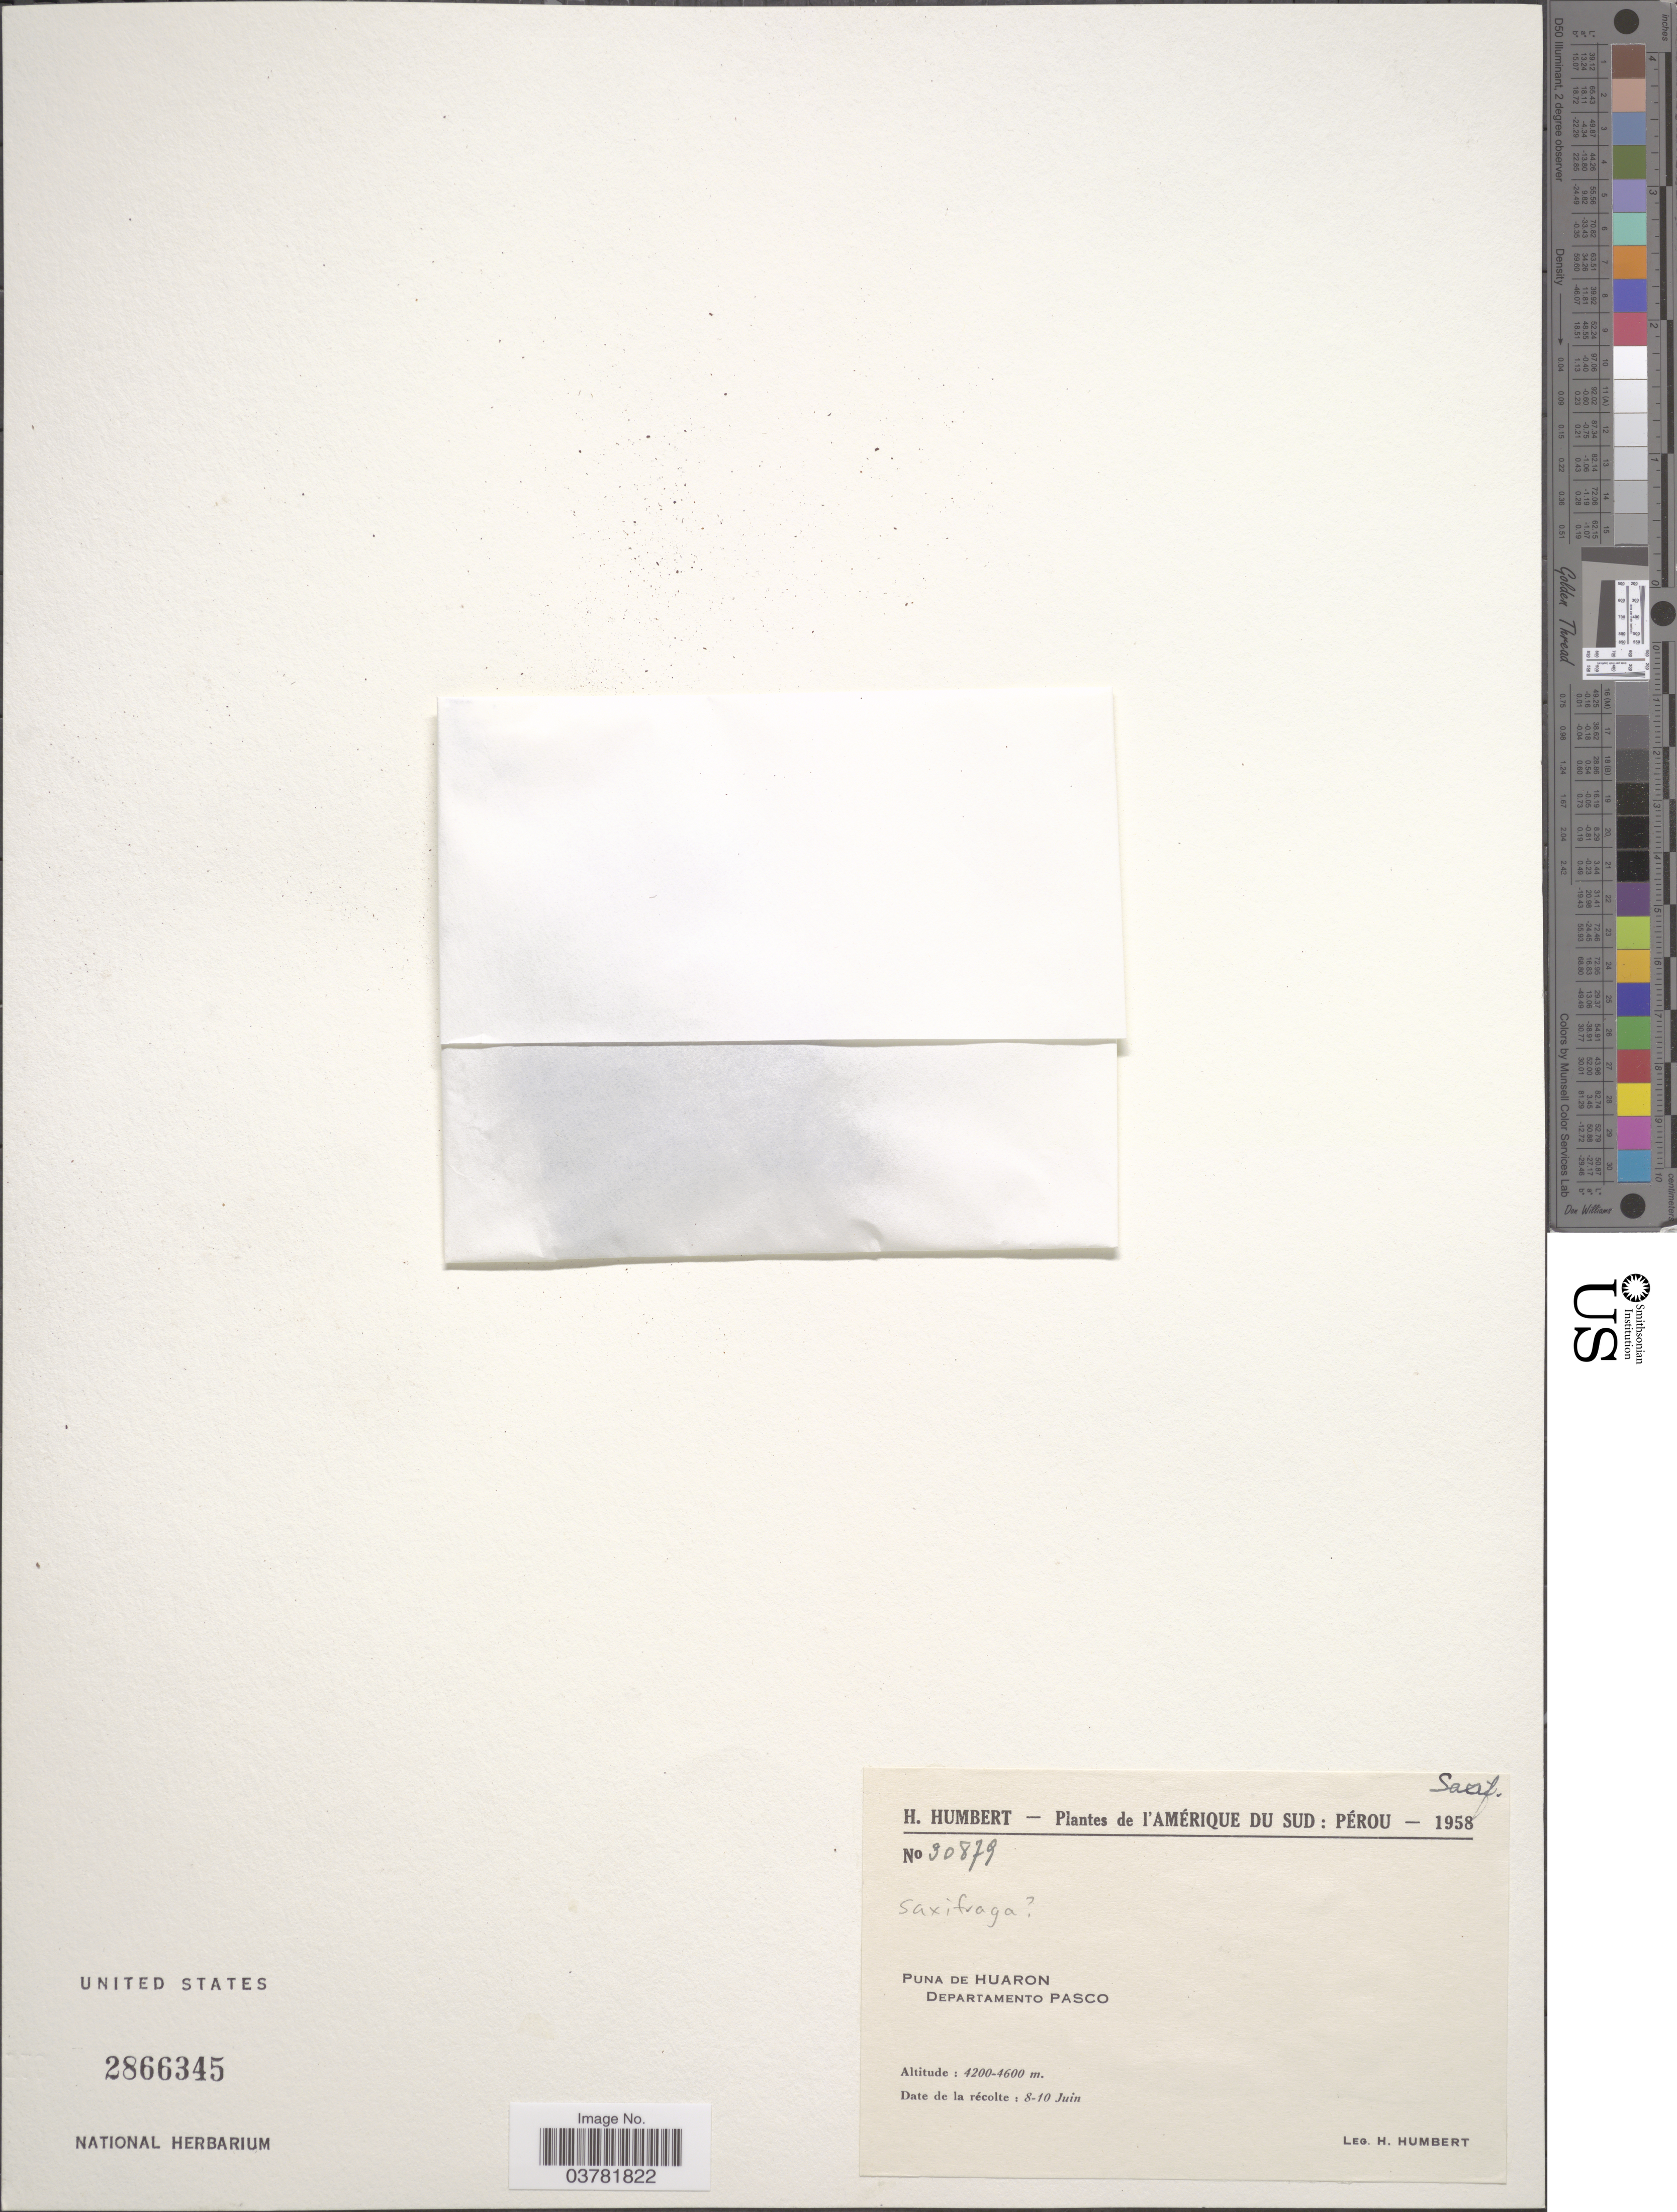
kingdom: Plantae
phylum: Tracheophyta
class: Magnoliopsida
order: Saxifragales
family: Saxifragaceae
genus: Saxifraga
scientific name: Saxifraga magellanica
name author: Poir.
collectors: H. Humbert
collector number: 30879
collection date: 1958-06-08/1958-06-10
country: Peru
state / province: Pasco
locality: Puna de Huaron. Departamento Pasco.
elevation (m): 4200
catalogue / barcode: US 2866345